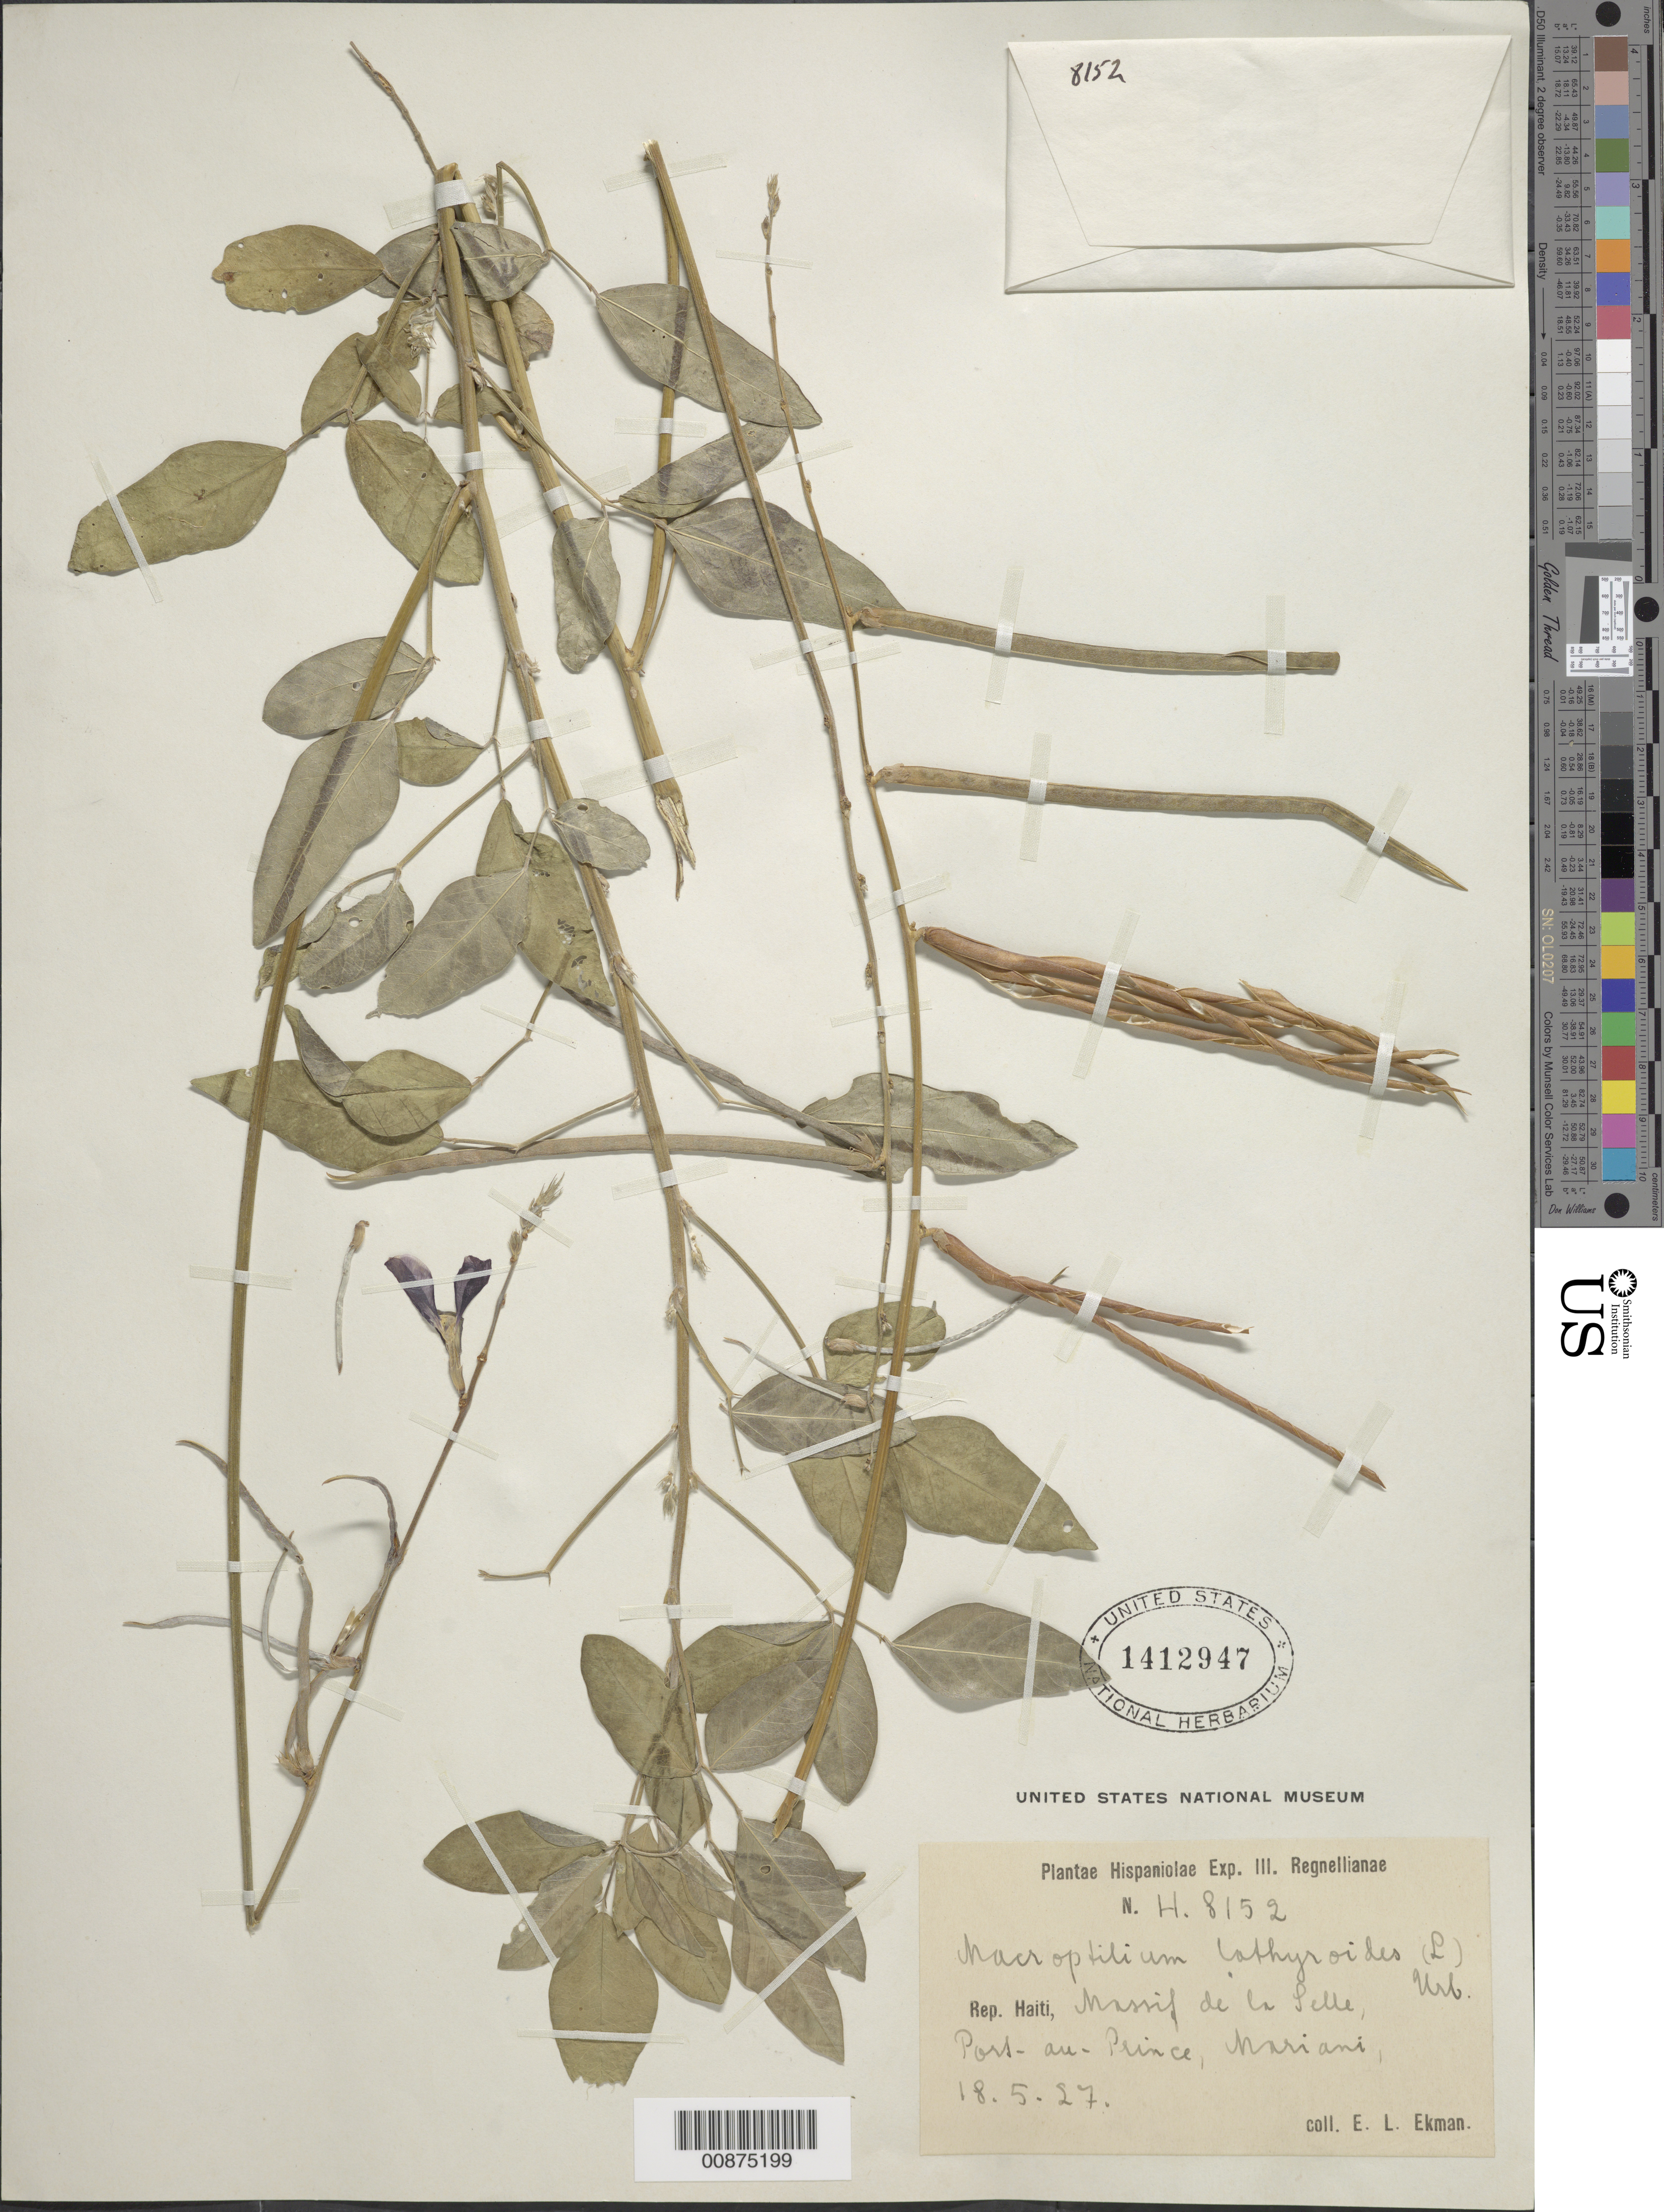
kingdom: Plantae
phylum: Tracheophyta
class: Magnoliopsida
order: Fabales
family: Fabaceae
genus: Macroptilium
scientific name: Macroptilium lathyroides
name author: (L.) Urb.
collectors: E. L. Ekman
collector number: H 8152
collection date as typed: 18 May 1927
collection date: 1927-05-18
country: Haiti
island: Hispaniola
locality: Massif de la Selle, Port-au-Prince, Mariani.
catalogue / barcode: US 1412947